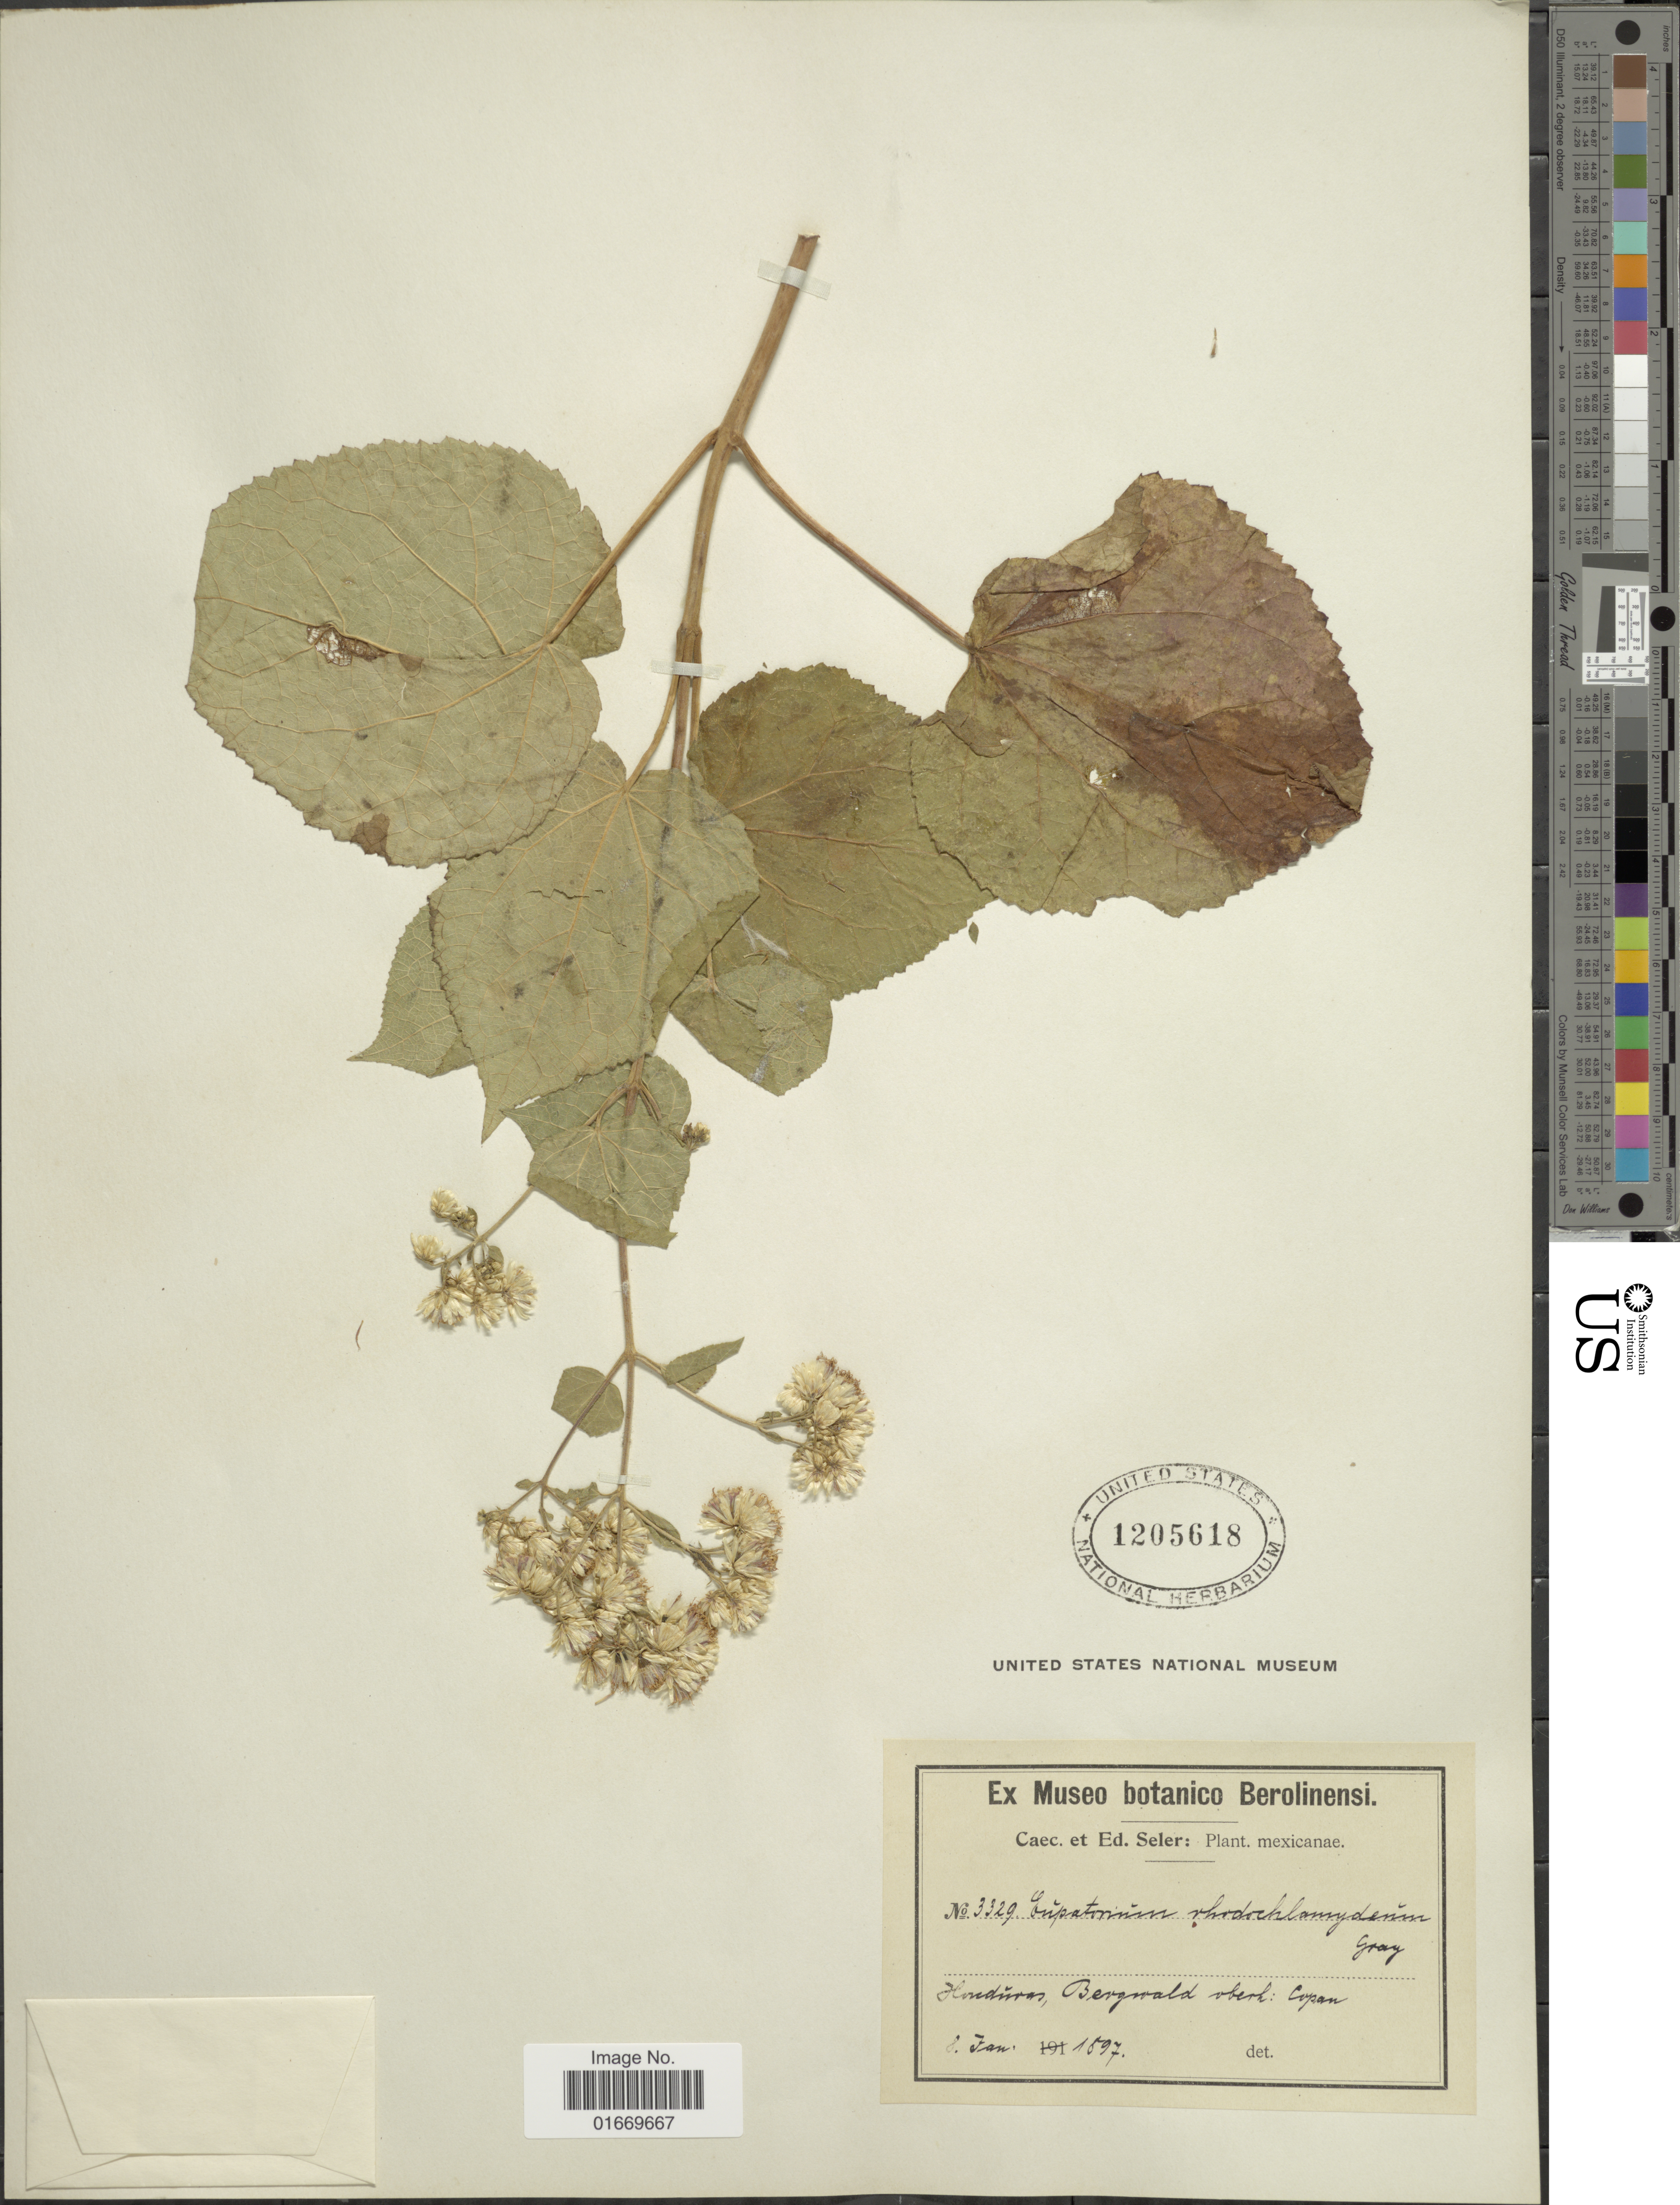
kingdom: Plantae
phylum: Tracheophyta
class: Magnoliopsida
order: Asterales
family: Asteraceae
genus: Peteravenia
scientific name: Peteravenia schultzii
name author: (Schnittsp.) R.M. King & H. Rob.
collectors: E. Seler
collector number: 3329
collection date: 1897-08-08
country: Honduras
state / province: Copán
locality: Honduras, Copan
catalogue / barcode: US 1205618